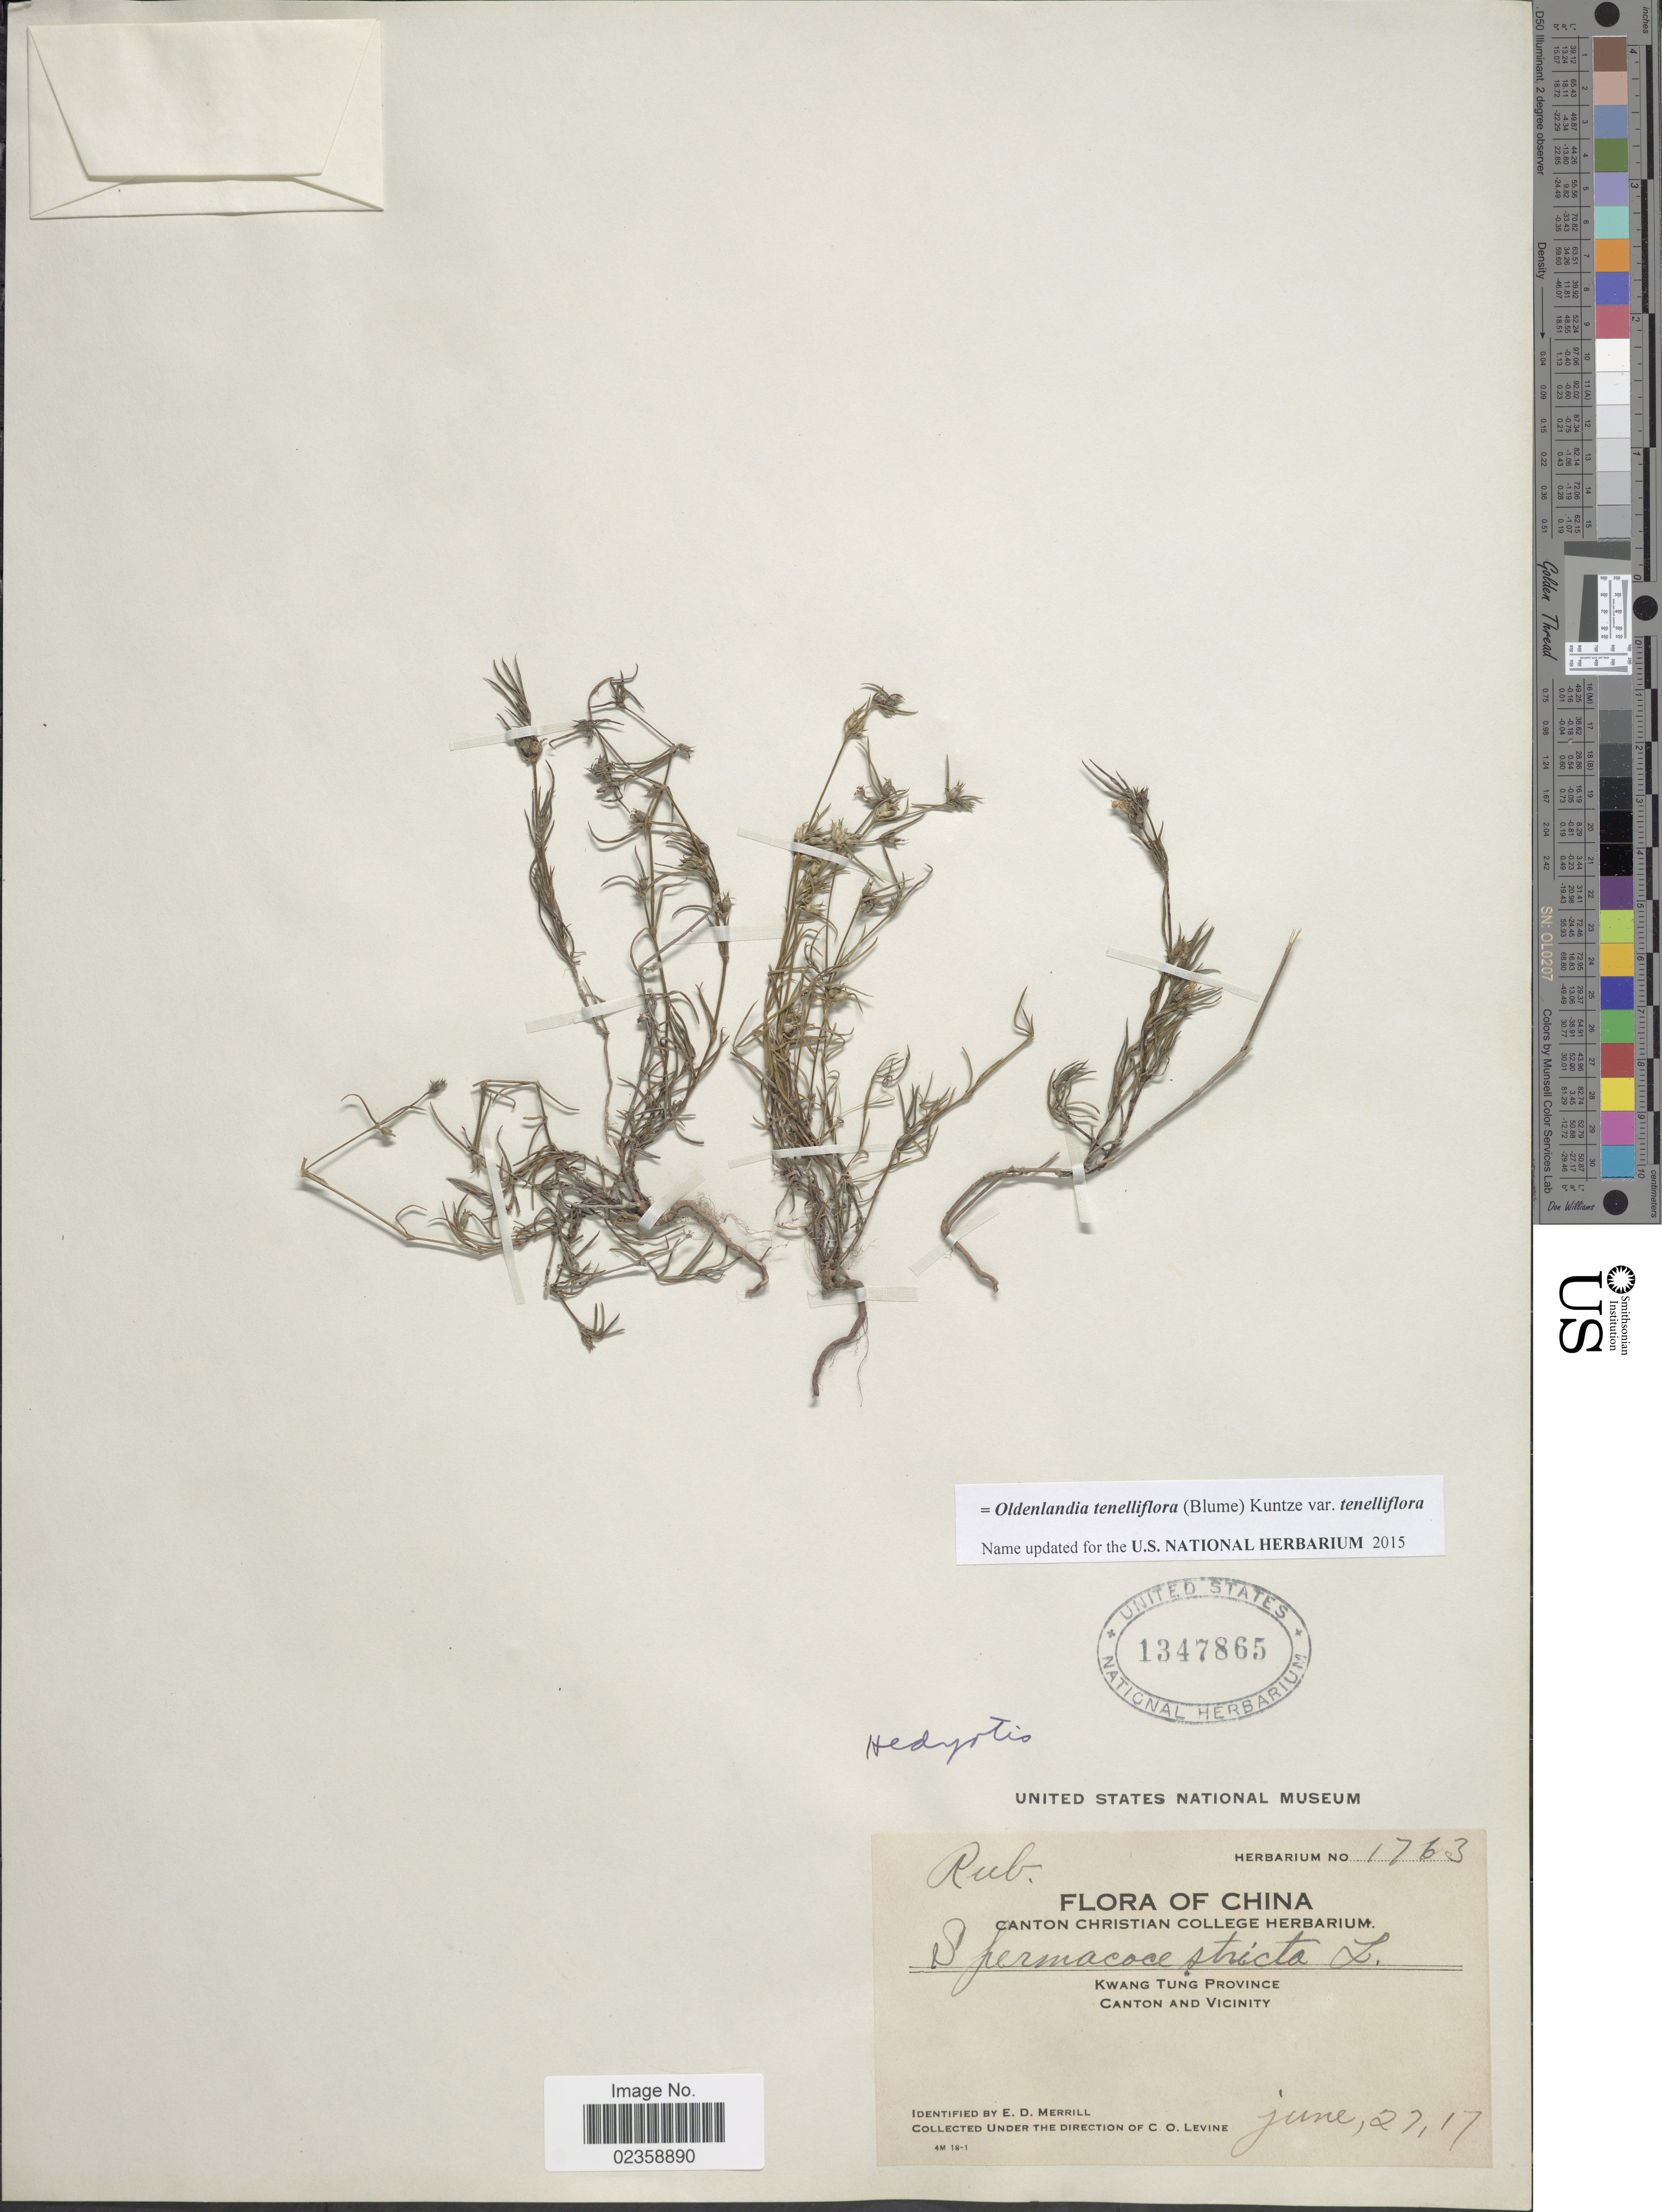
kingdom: Plantae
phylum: Tracheophyta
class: Magnoliopsida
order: Gentianales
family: Rubiaceae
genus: Oldenlandia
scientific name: Oldenlandia tenelliflora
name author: (Blume) Kuntze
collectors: E. D. Merrill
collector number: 1763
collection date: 1917-06-27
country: China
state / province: Guangdong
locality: Kwang Tung Province. Canton and Vicinity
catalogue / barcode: US 1347865